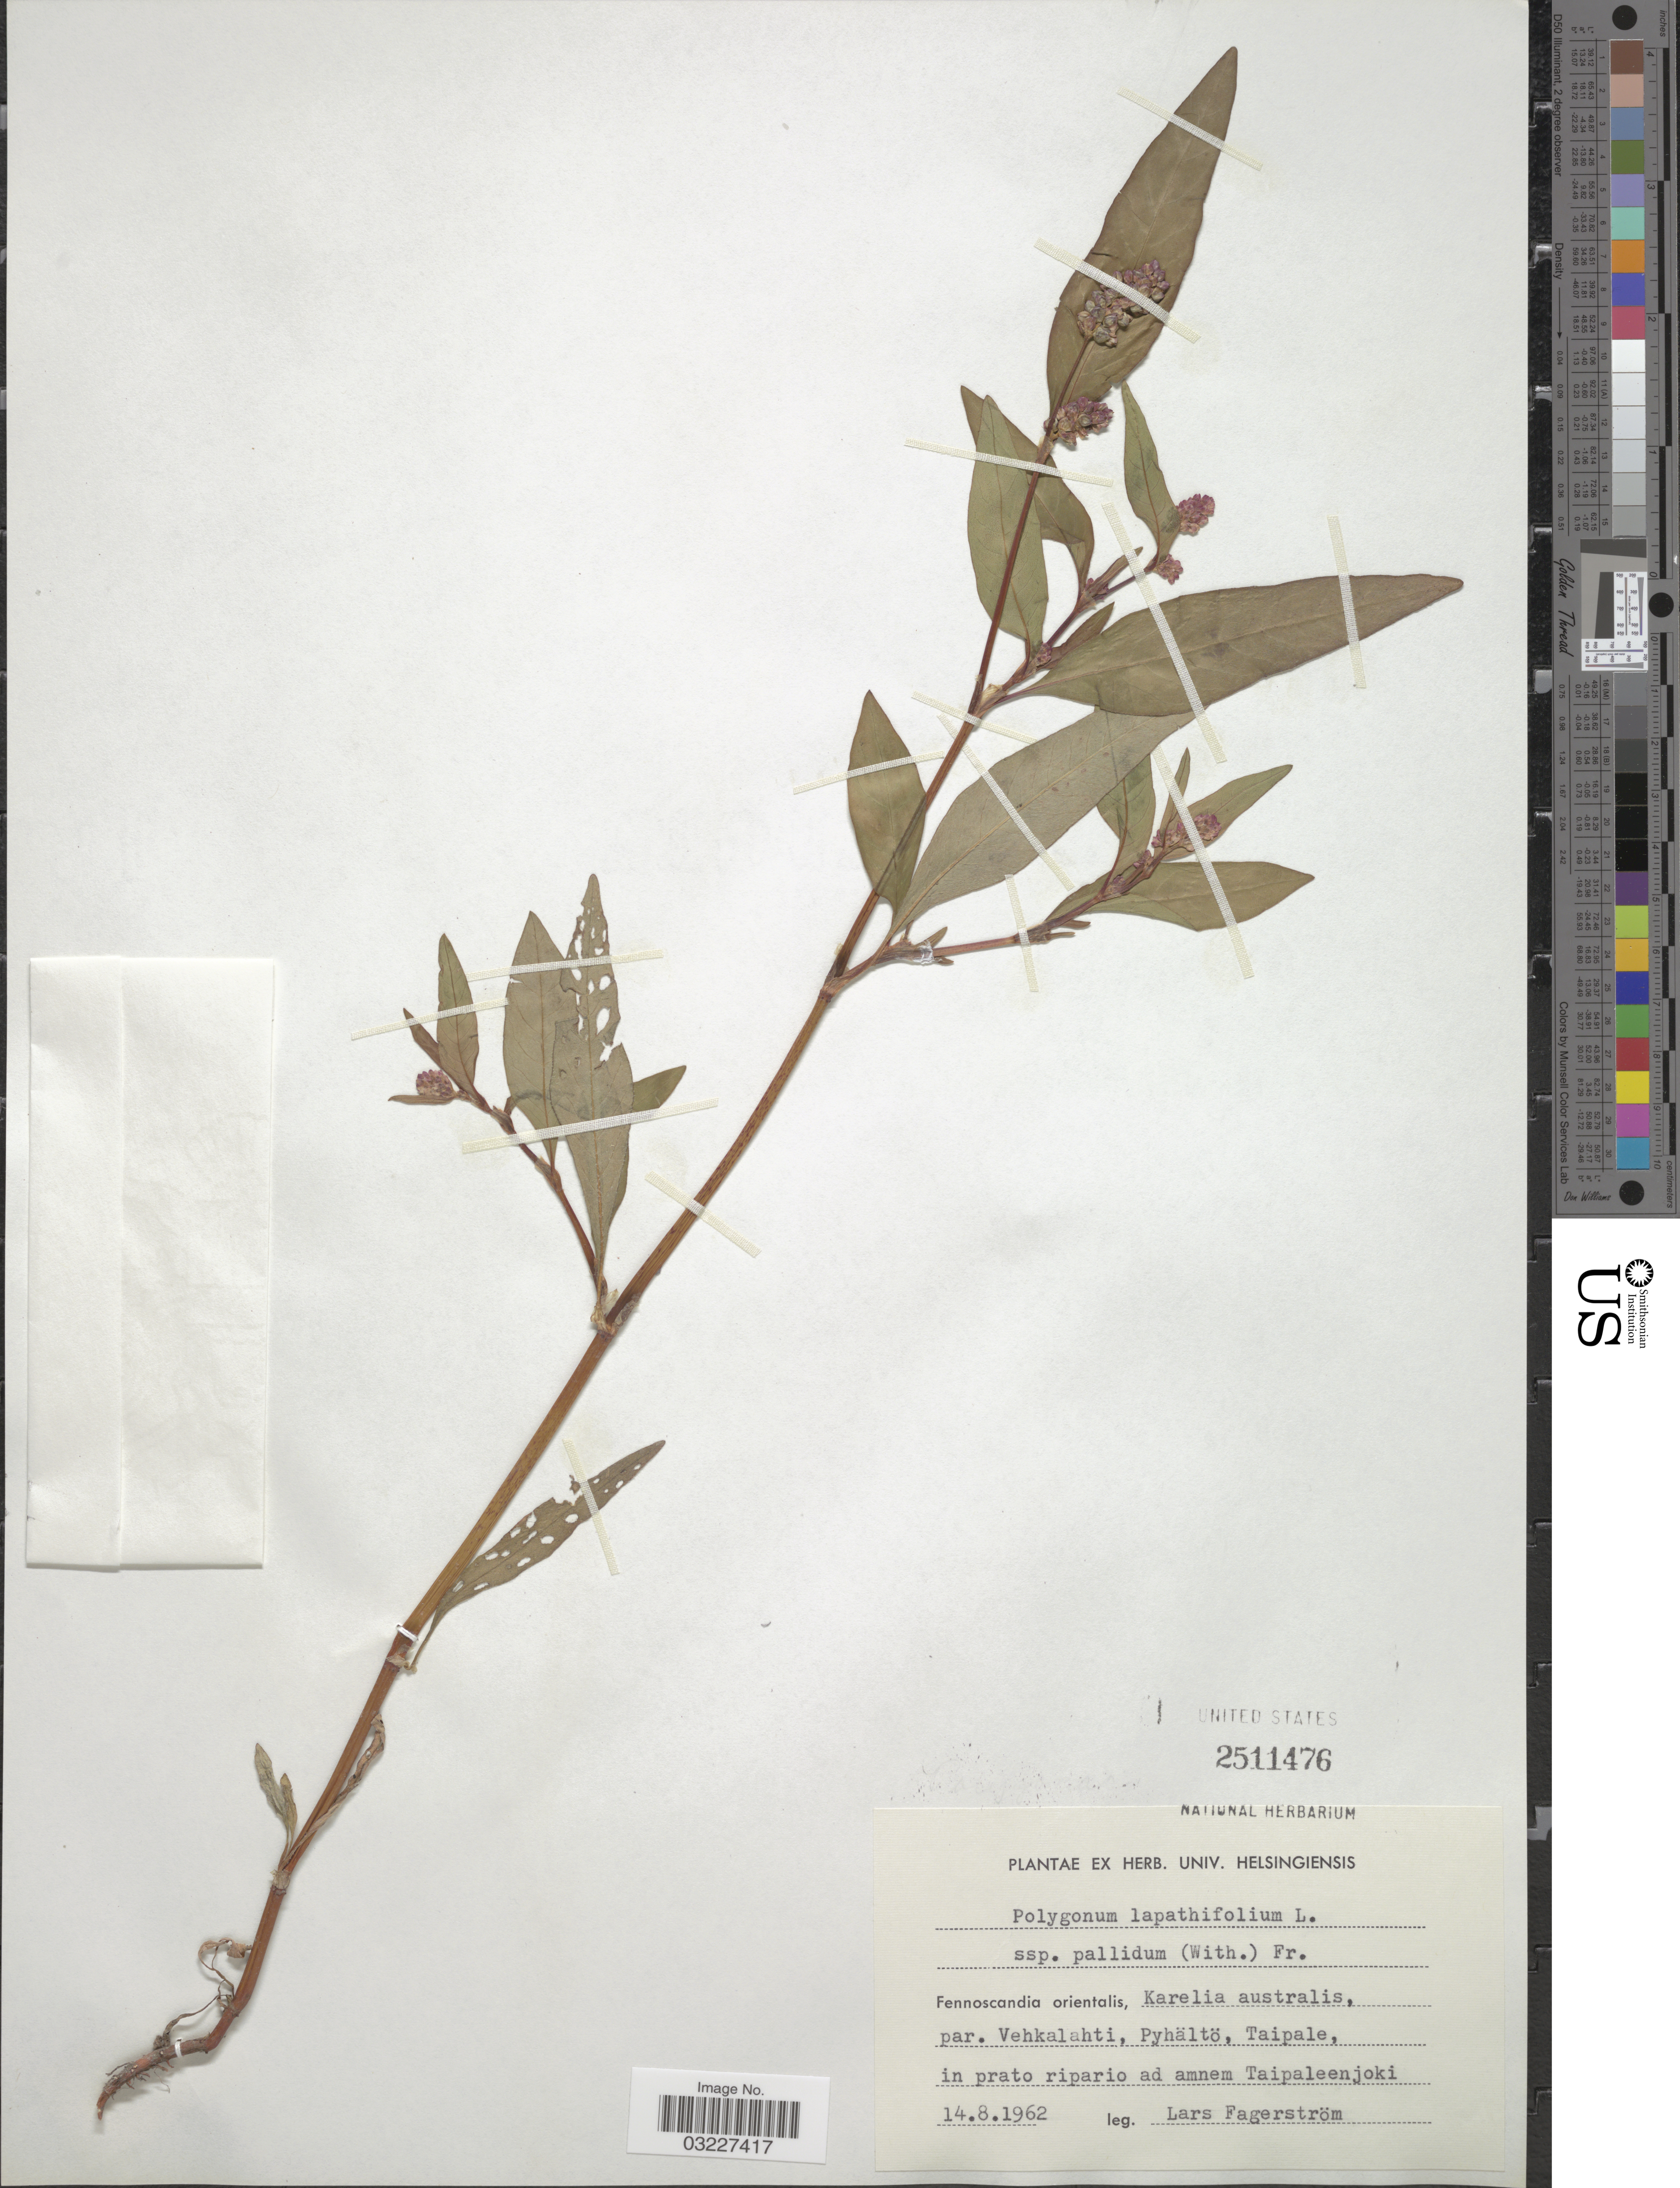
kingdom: Plantae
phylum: Tracheophyta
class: Magnoliopsida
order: Caryophyllales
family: Polygonaceae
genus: Polygonum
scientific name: Polygonum lapathifolium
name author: L.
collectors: L. Fagerstrom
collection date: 1962-08-14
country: Finland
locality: Fennoscandia orientalis, Karelia australis, par. Vehkalahti, Pyhältö, Taipale, in prato ripario ad amnem Taipaleenjoki.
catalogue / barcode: US 2511476